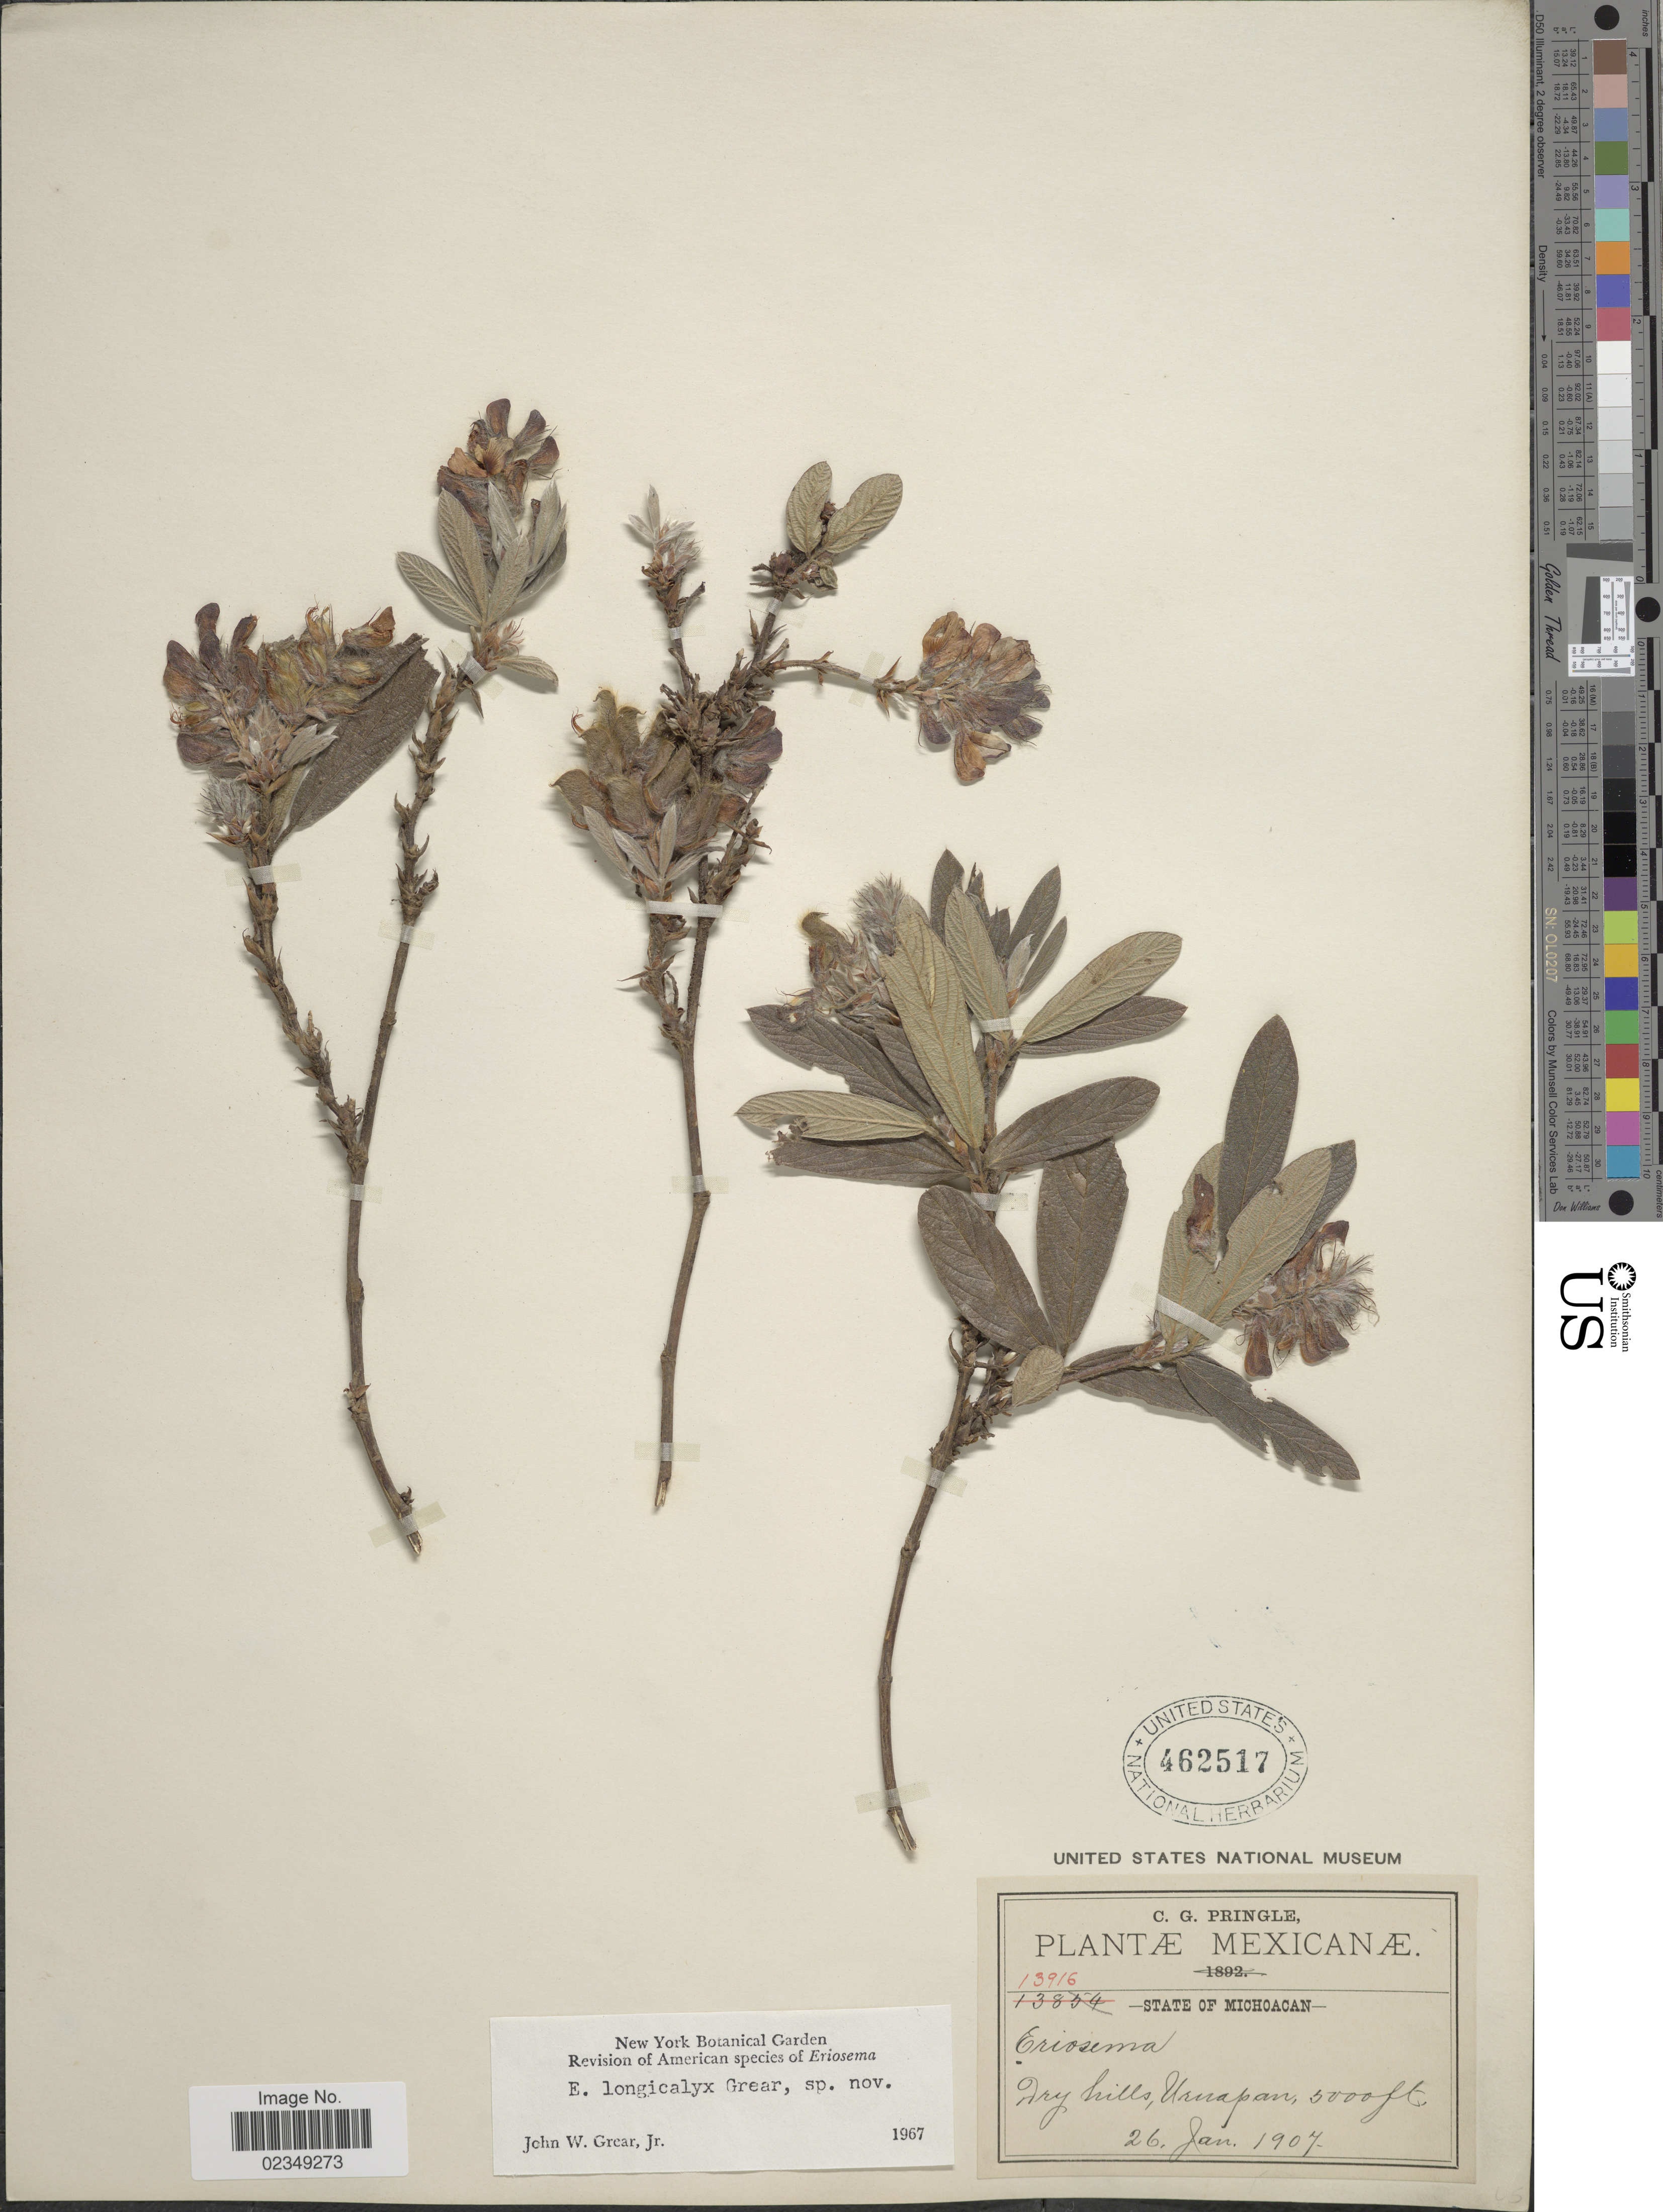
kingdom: Plantae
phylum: Tracheophyta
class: Magnoliopsida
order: Fabales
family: Fabaceae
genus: Eriosema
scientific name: Eriosema longicalyx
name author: Grear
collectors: C. G. Pringle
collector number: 13916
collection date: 1907-01-26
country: Mexico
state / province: Michoacán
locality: Dry hills, Uruapan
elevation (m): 1524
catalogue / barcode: US 462517